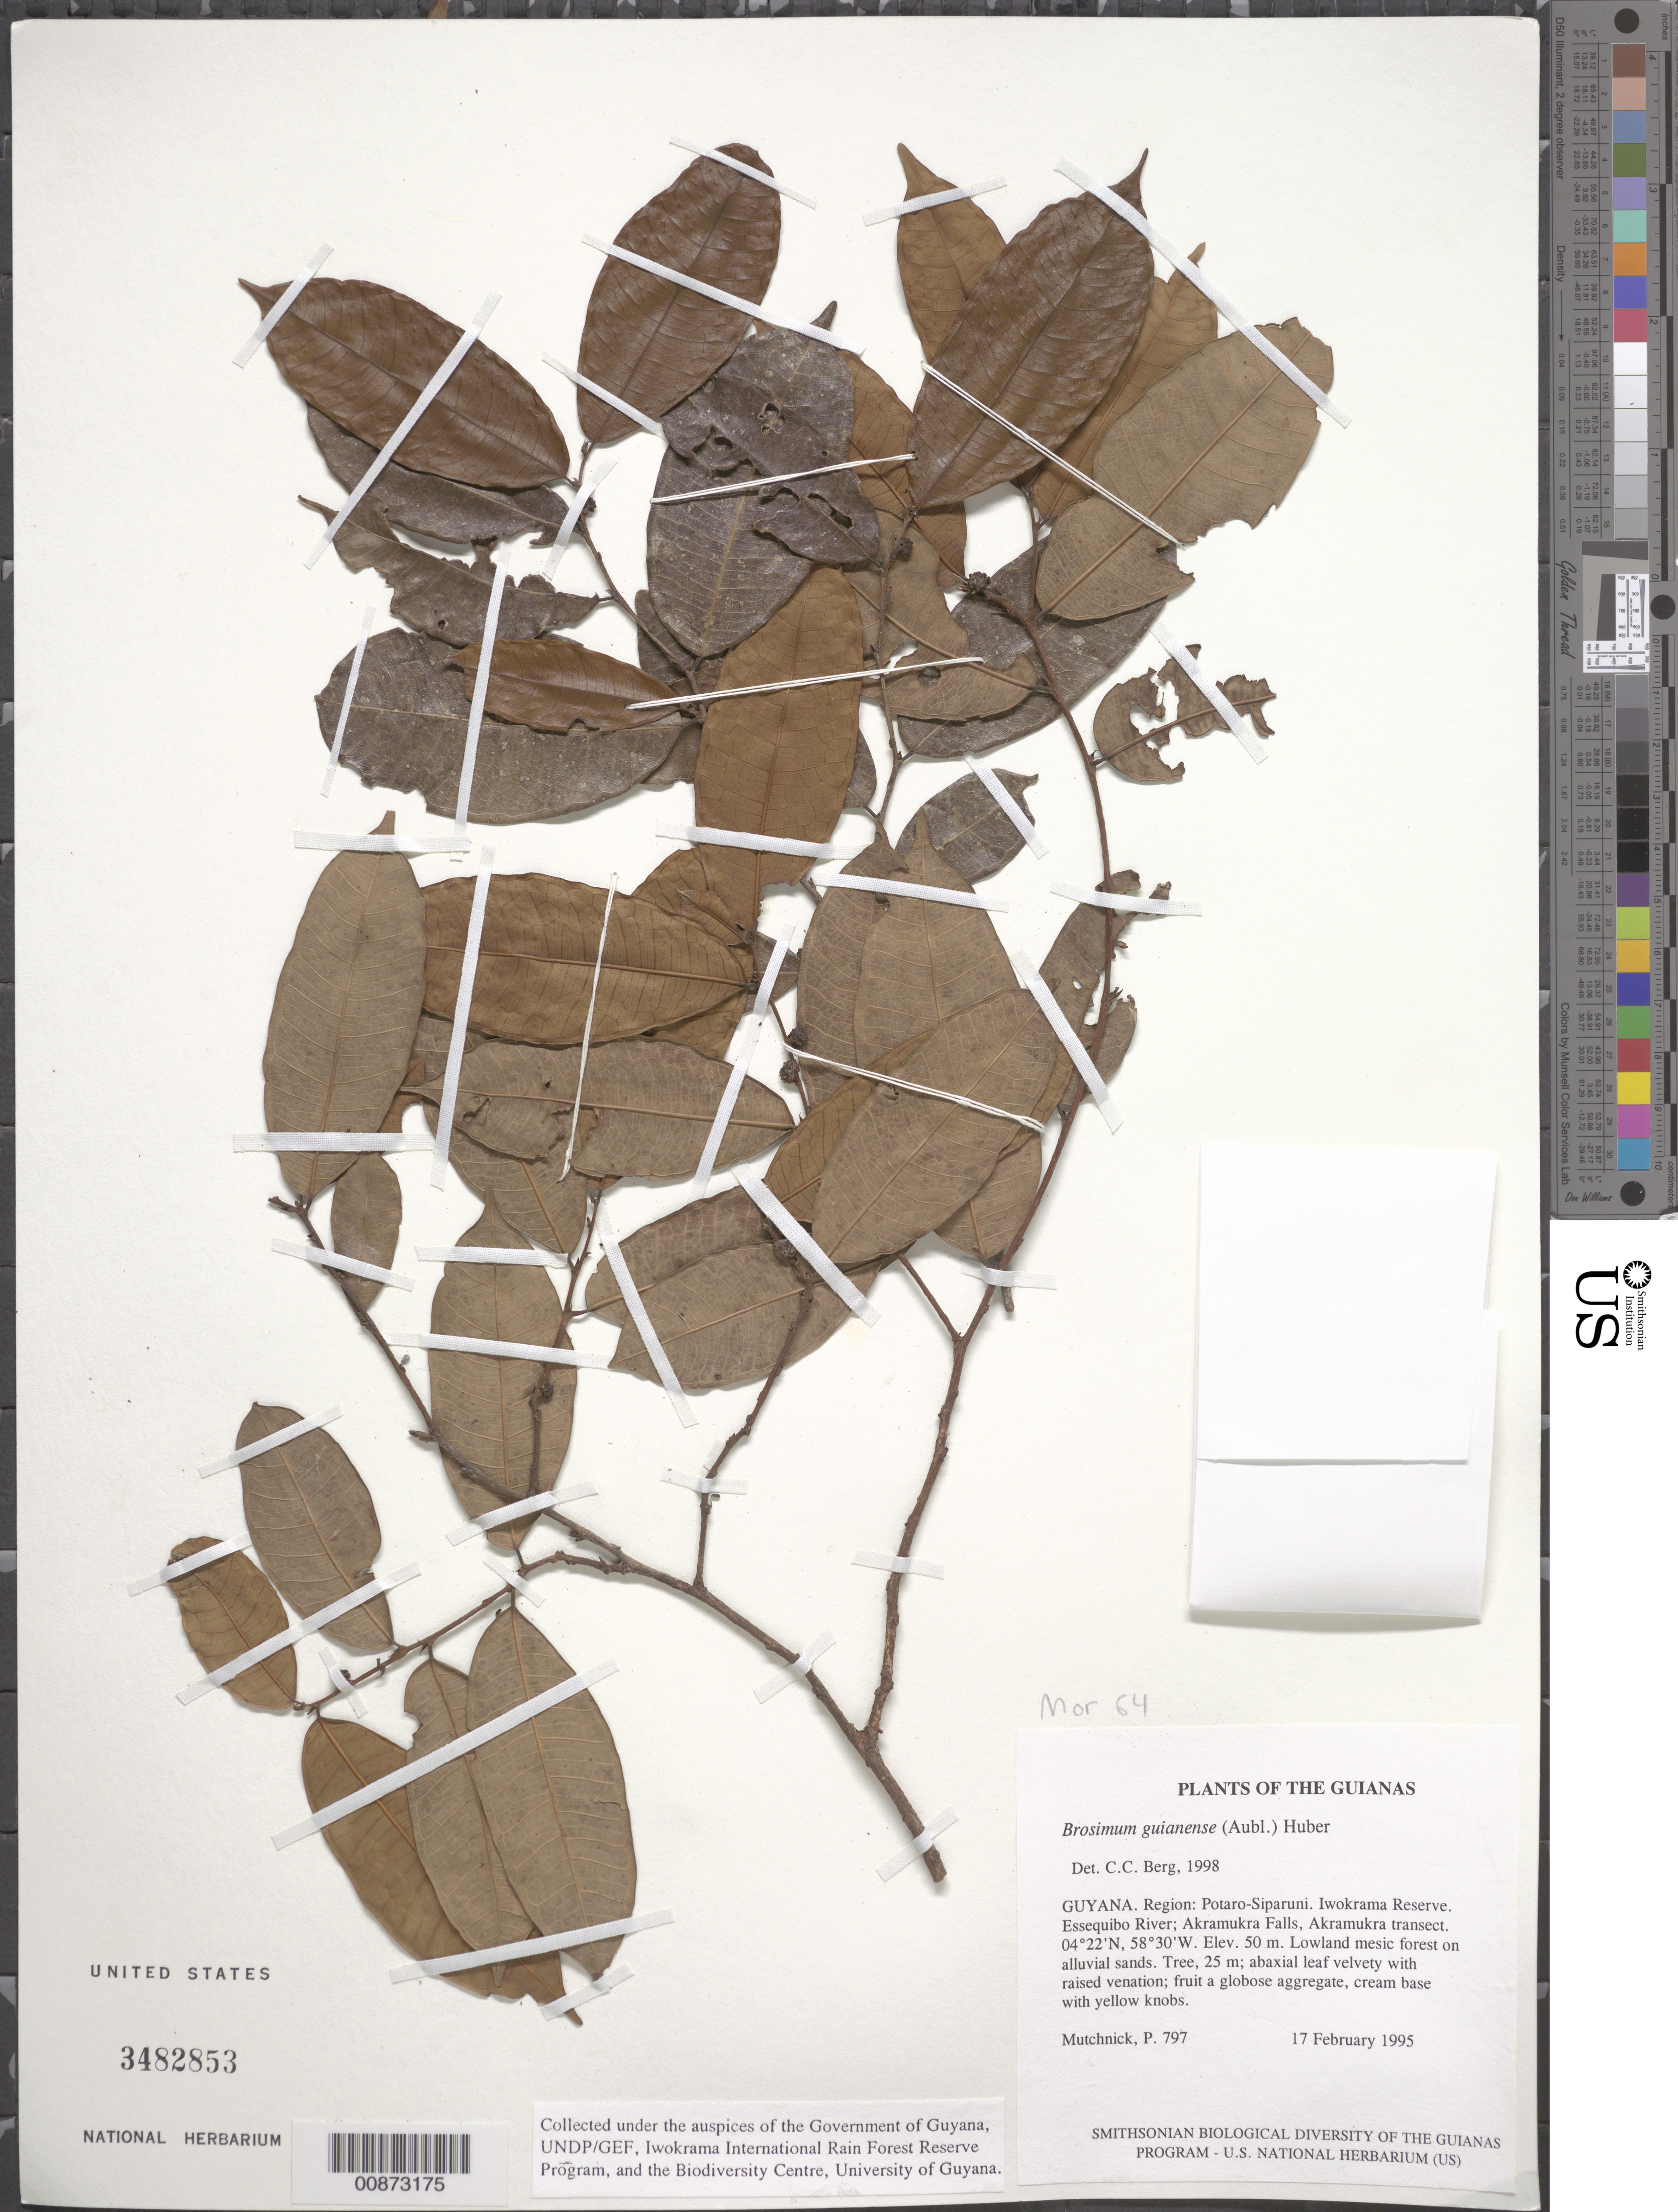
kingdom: Plantae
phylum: Tracheophyta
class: Magnoliopsida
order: Rosales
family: Moraceae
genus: Brosimum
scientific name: Brosimum guianense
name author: (Aubl.) Huber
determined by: Berg, C. C.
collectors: P. Mutchnick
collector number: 797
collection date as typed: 17 February 1995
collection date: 1995-02-17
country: Guyana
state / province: Potaro-Siparuni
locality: Iwokrama Reserve. Essequibo River; Akramukra Falls, Akramukra transect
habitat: Lowland mesic forest on alluvial sands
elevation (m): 50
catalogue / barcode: US 3482853